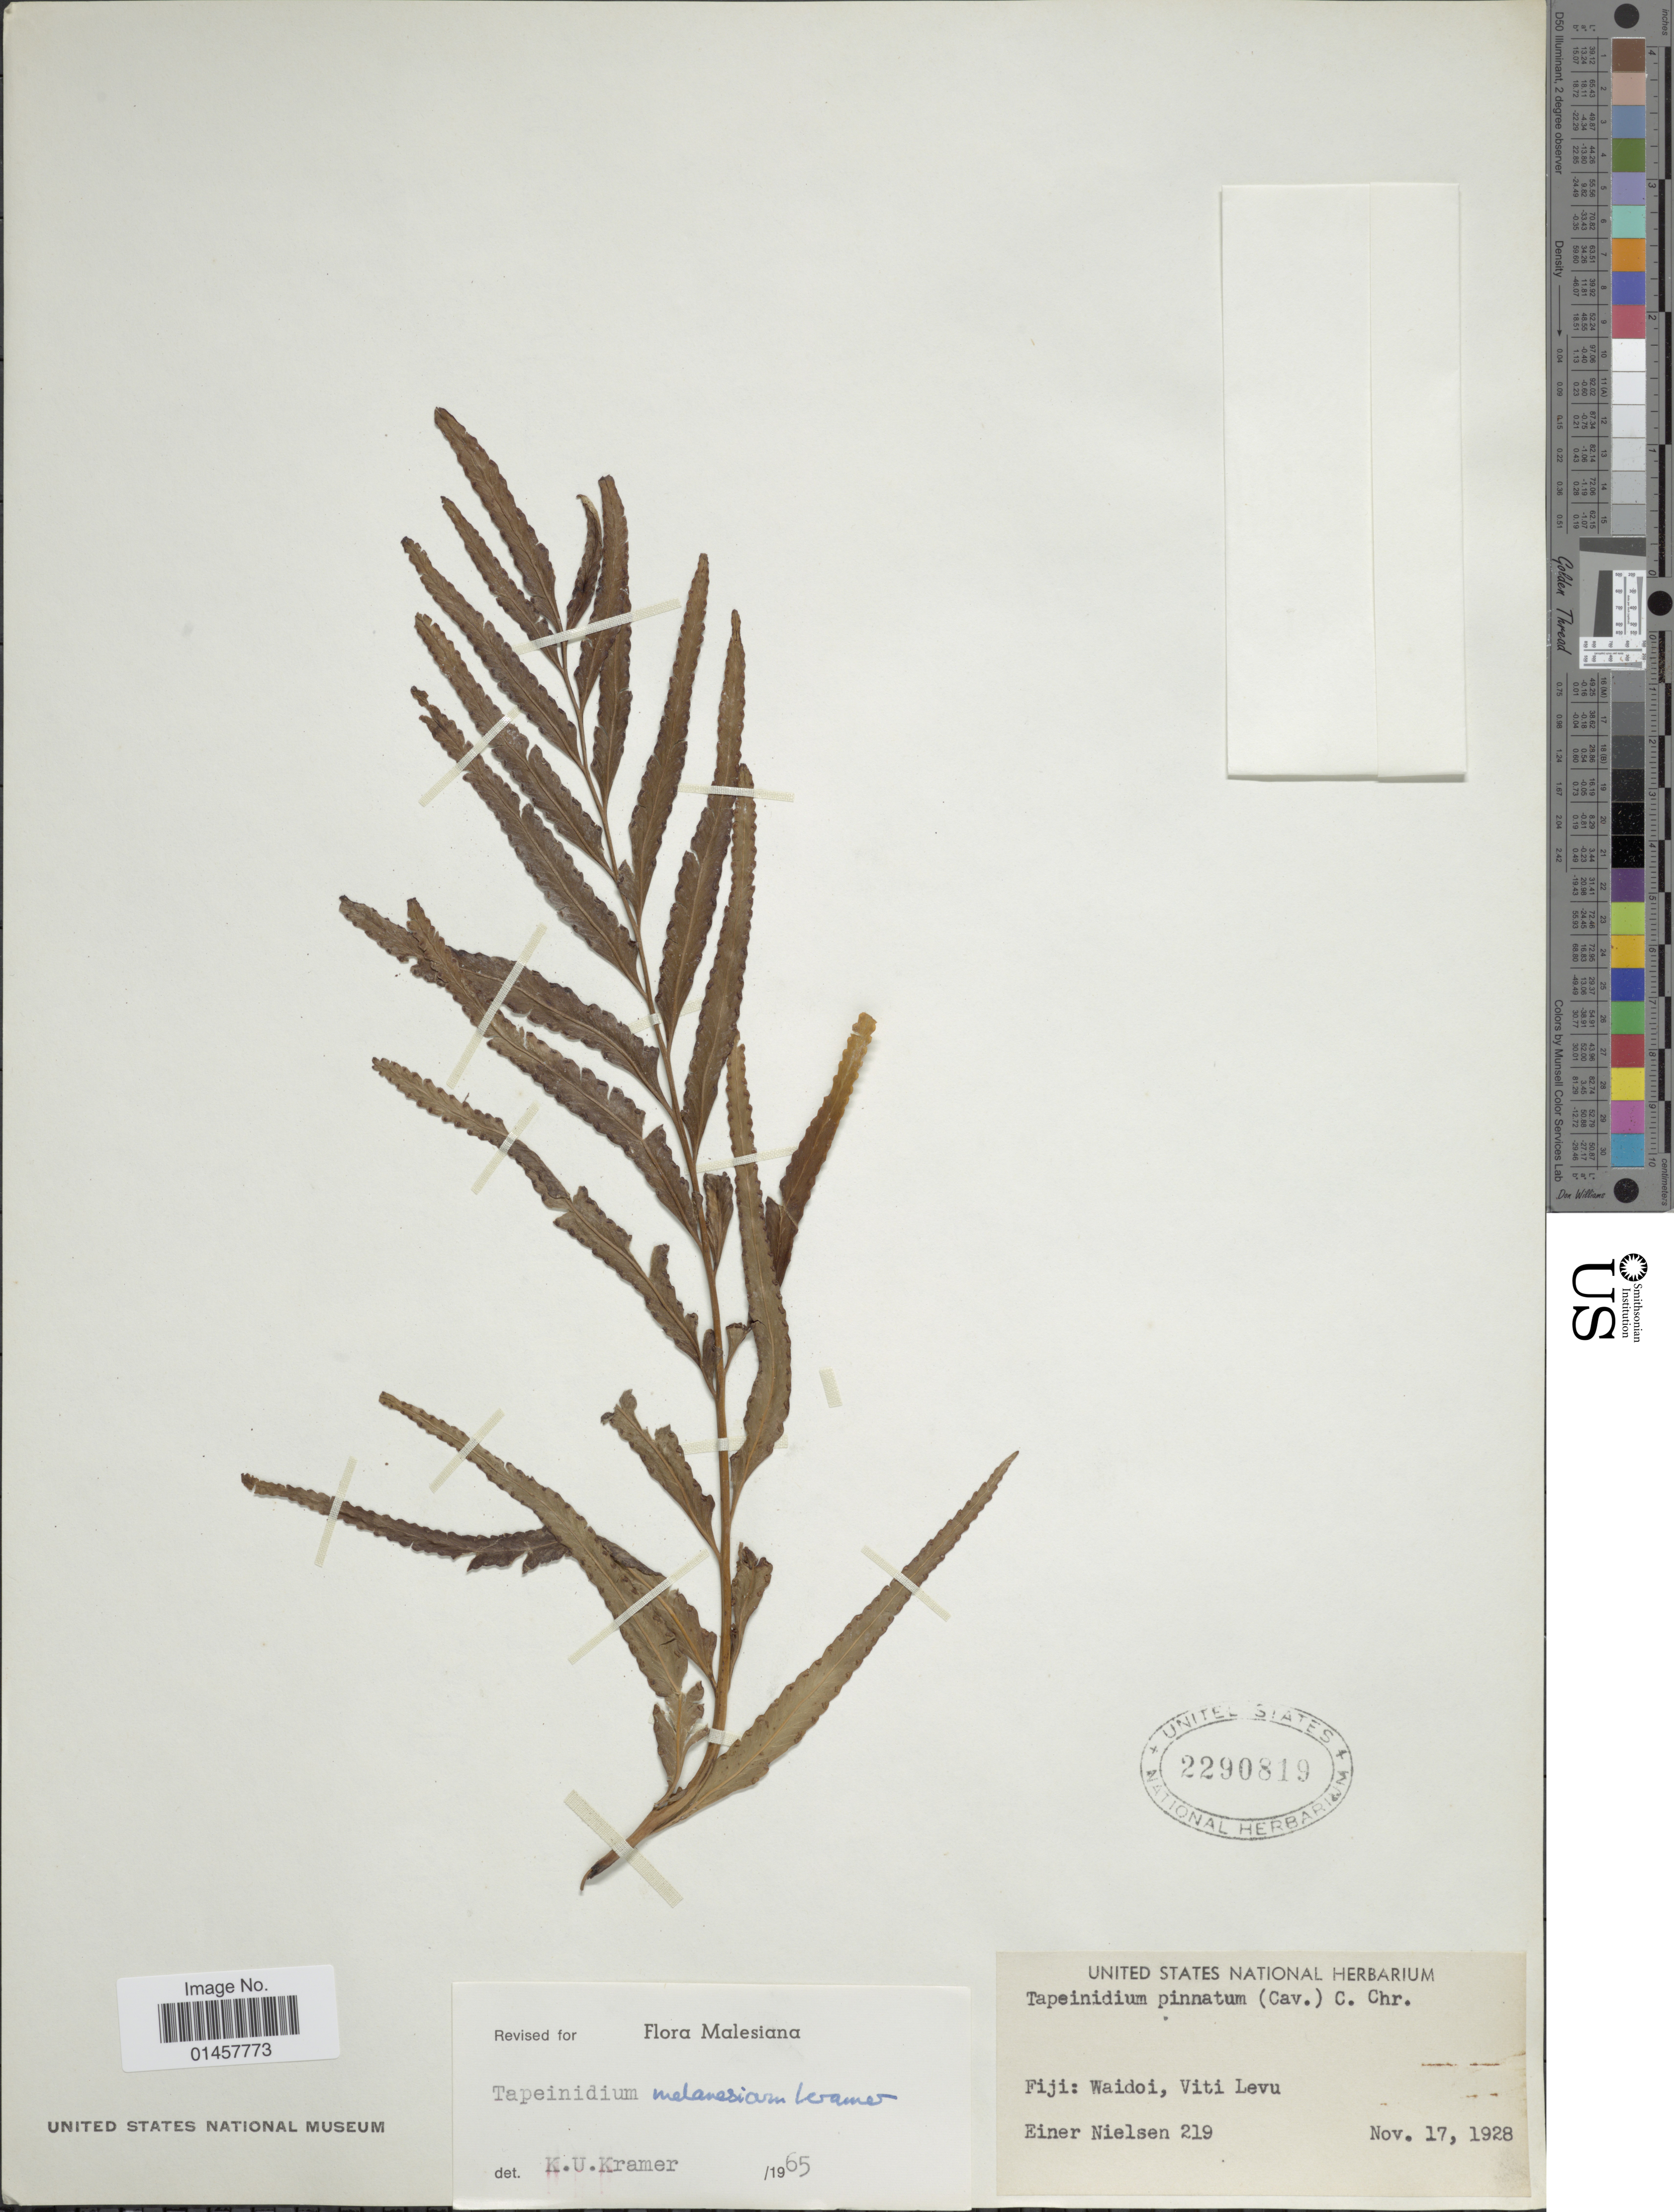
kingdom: Plantae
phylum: Tracheophyta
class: Polypodiopsida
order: Polypodiales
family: Lindsaeaceae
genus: Tapeinidium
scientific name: Tapeinidium melanesicum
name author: K.U. Kramer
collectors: E. Nielsen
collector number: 219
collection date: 1928-11-17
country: Fiji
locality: Fiji: Waidoi, Viti Levu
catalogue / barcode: US 2290819